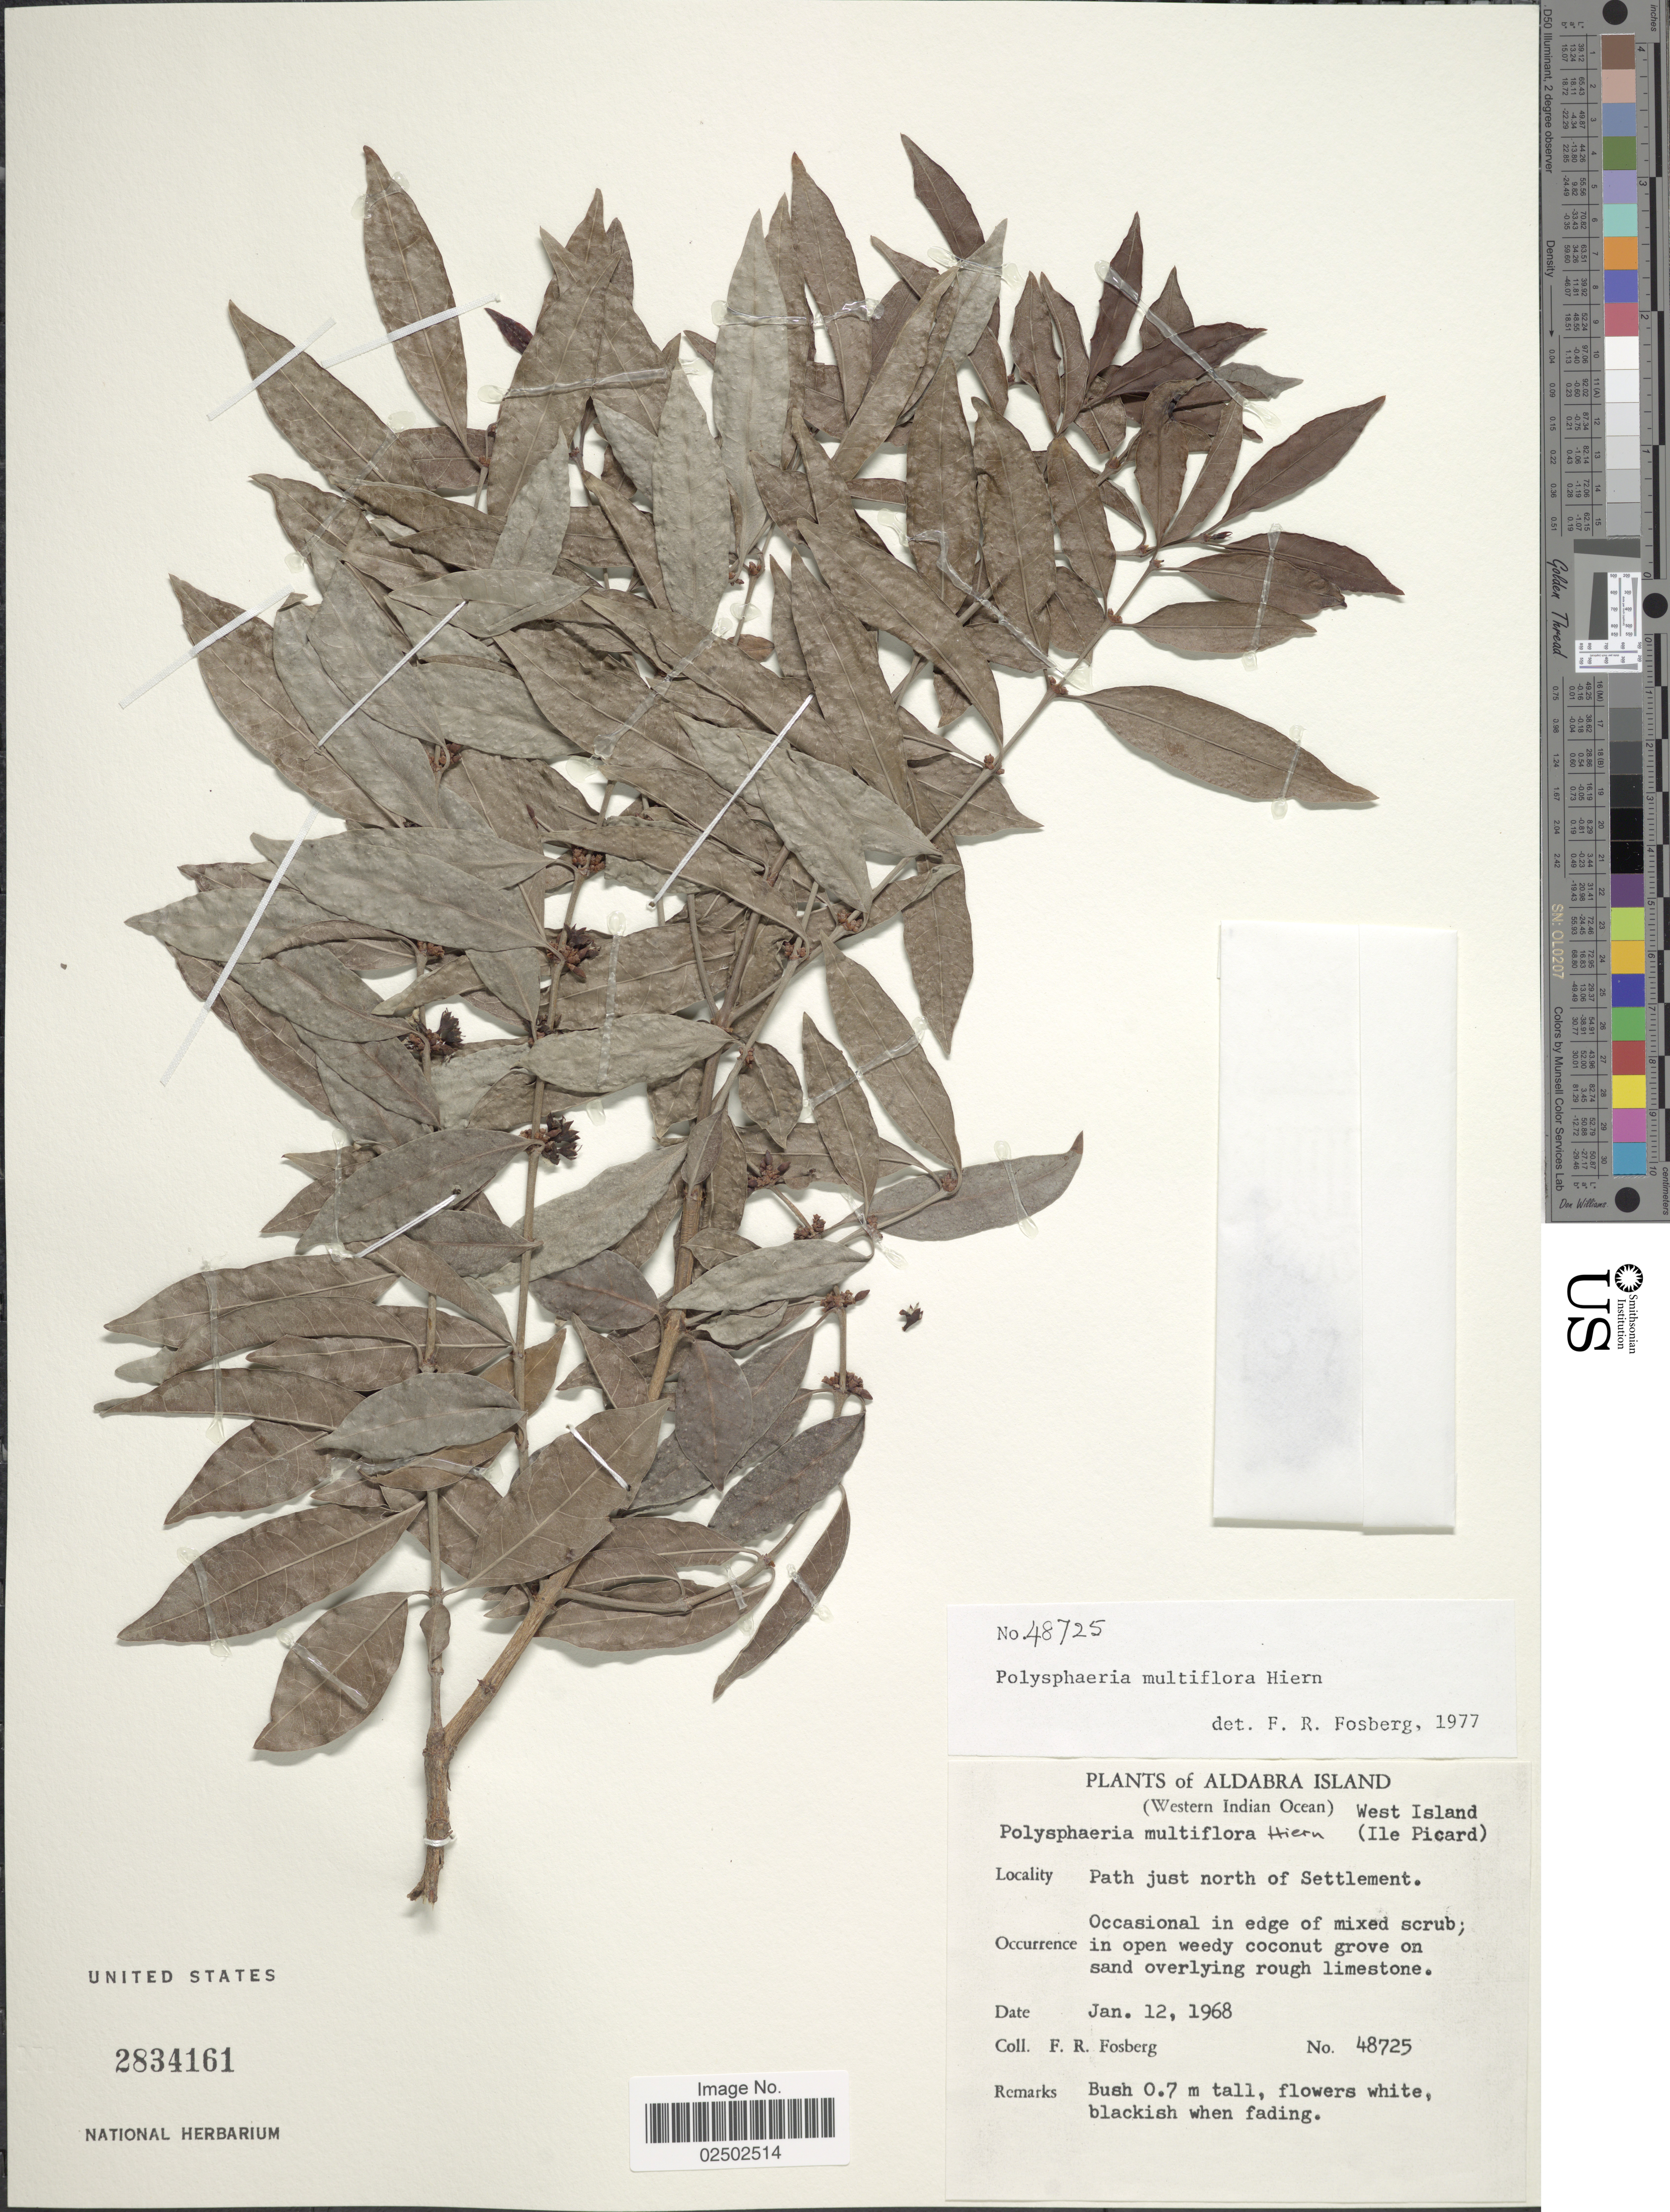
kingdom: Plantae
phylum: Tracheophyta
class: Magnoliopsida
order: Gentianales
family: Rubiaceae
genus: Polysphaeria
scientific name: Polysphaeria multiflora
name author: Hiern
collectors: F. R. Fosberg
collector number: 48725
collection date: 1968-01-12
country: Seychelles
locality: Aldabra Island (Western Indian Ocean) West Island (Ile Picard) Path just north of Settlement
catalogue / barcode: US 2834161